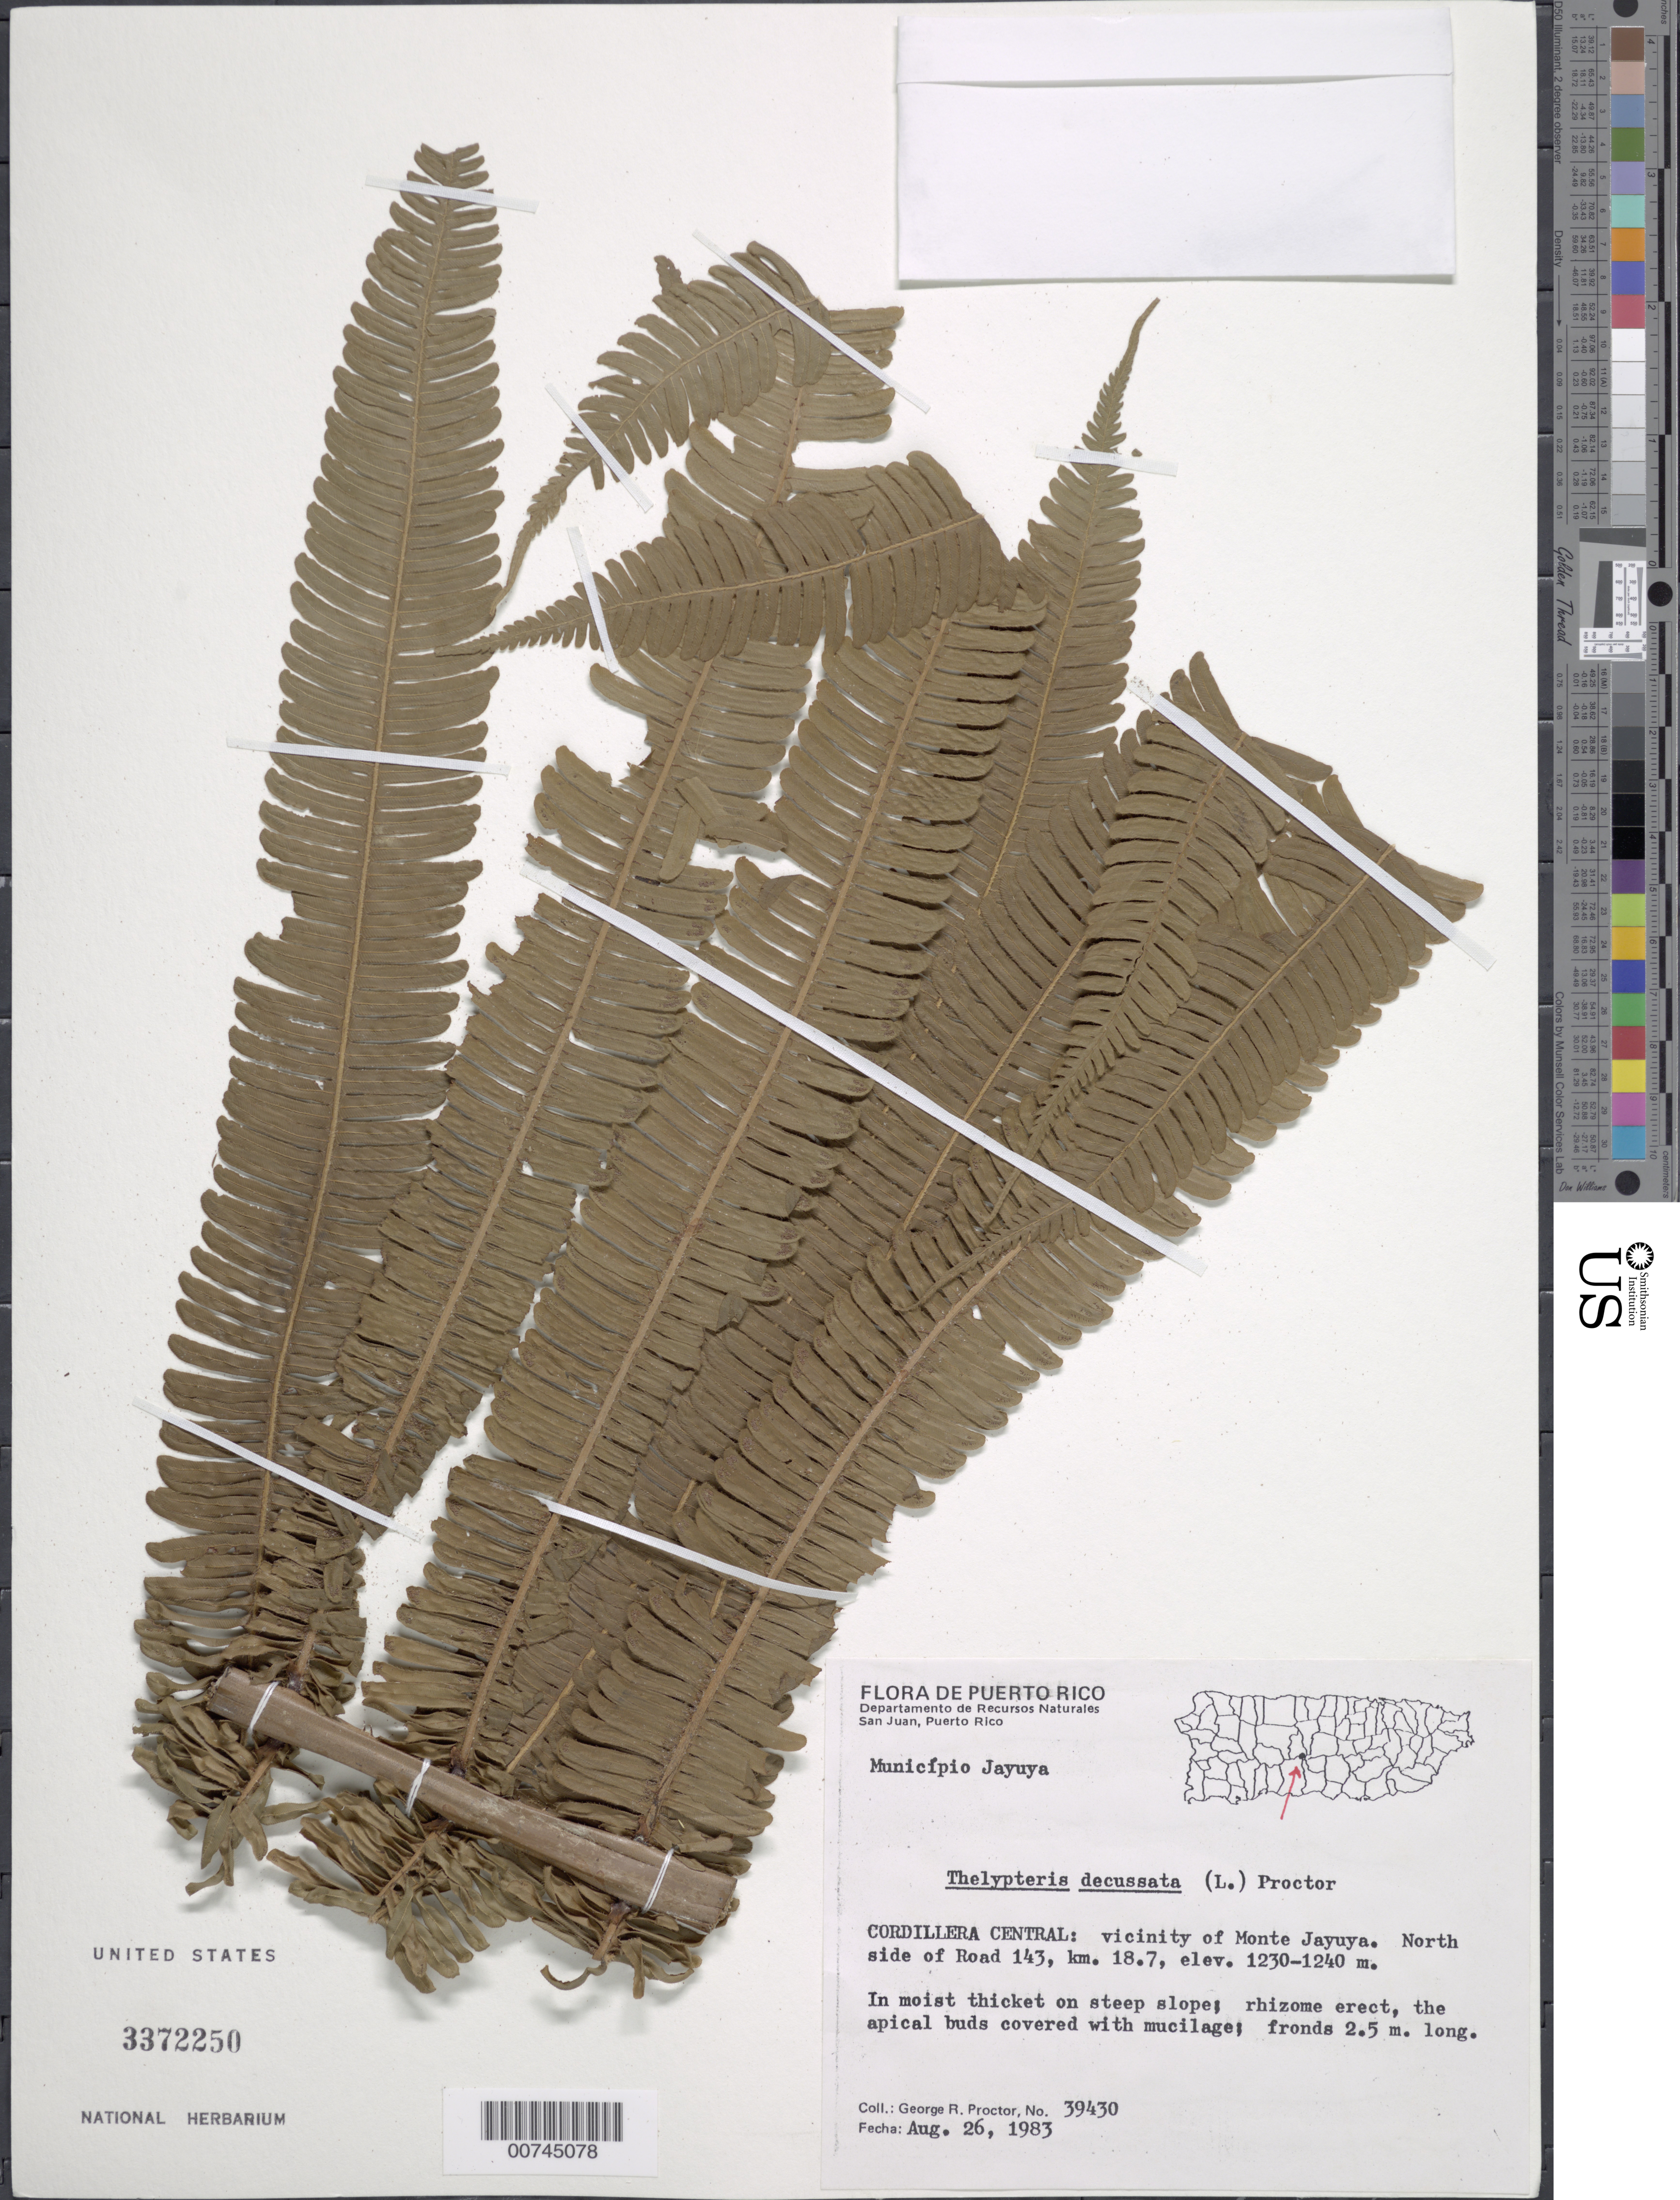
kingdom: Plantae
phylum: Tracheophyta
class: Polypodiopsida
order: Polypodiales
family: Thelypteridaceae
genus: Steiropteris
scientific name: Steiropteris decussata (L.) comb. nov., ined. 2015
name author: (L.)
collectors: G. R. Proctor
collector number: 39430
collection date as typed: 26 Aug 1983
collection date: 1983-08-26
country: Puerto Rico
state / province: Jayuya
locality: Cordillera Central: vicinity of Monte Jayuya. North side of Road 143, km 18.7. Municipio de Jayuya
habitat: In moist thicket on steep slope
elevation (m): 1230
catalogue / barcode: US 3372250